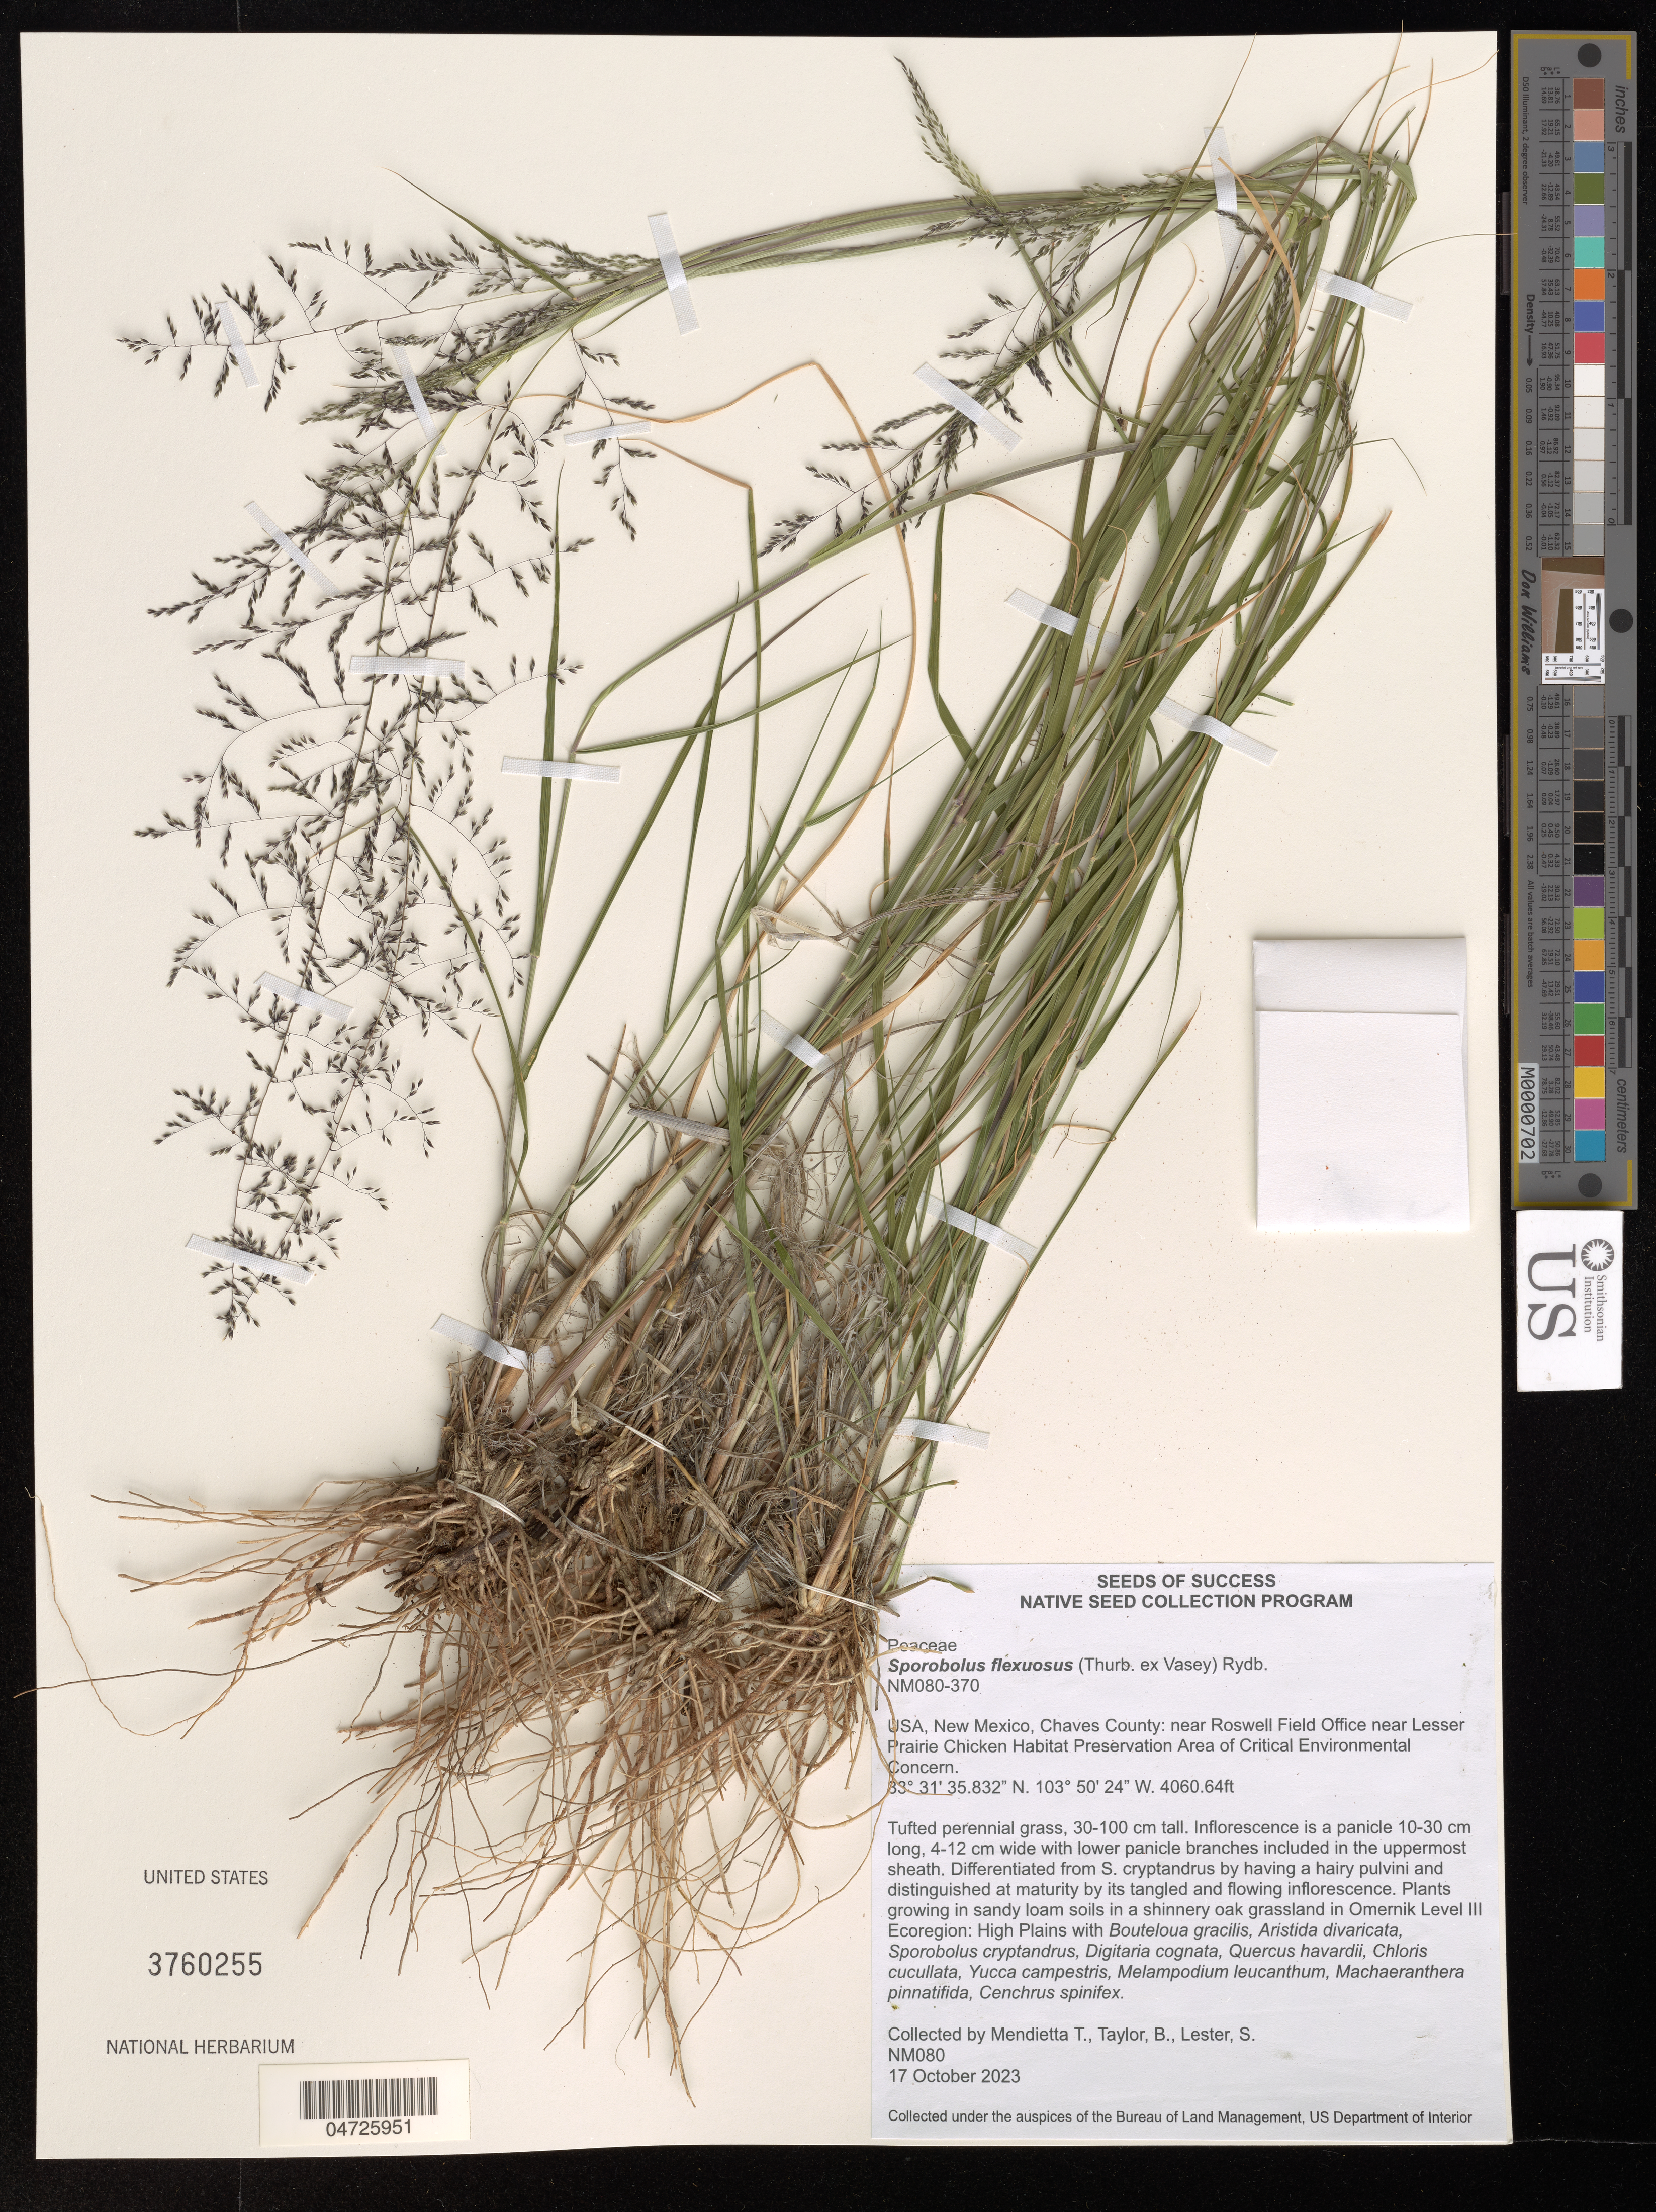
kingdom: Plantae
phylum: Tracheophyta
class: Liliopsida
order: Poales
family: Poaceae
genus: Sporobolus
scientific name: Sporobolus flexuosus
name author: (Thurb.) Rydb.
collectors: T. Mendietta & B. Taylor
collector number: NM080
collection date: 2023-10-17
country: United States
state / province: New Mexico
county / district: Chaves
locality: Chaves County: near Roswell Field Office near Lesser Prairie Chicken Habitat Preservation Area of Critical Environmental Concern.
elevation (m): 1237.68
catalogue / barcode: US 3760255